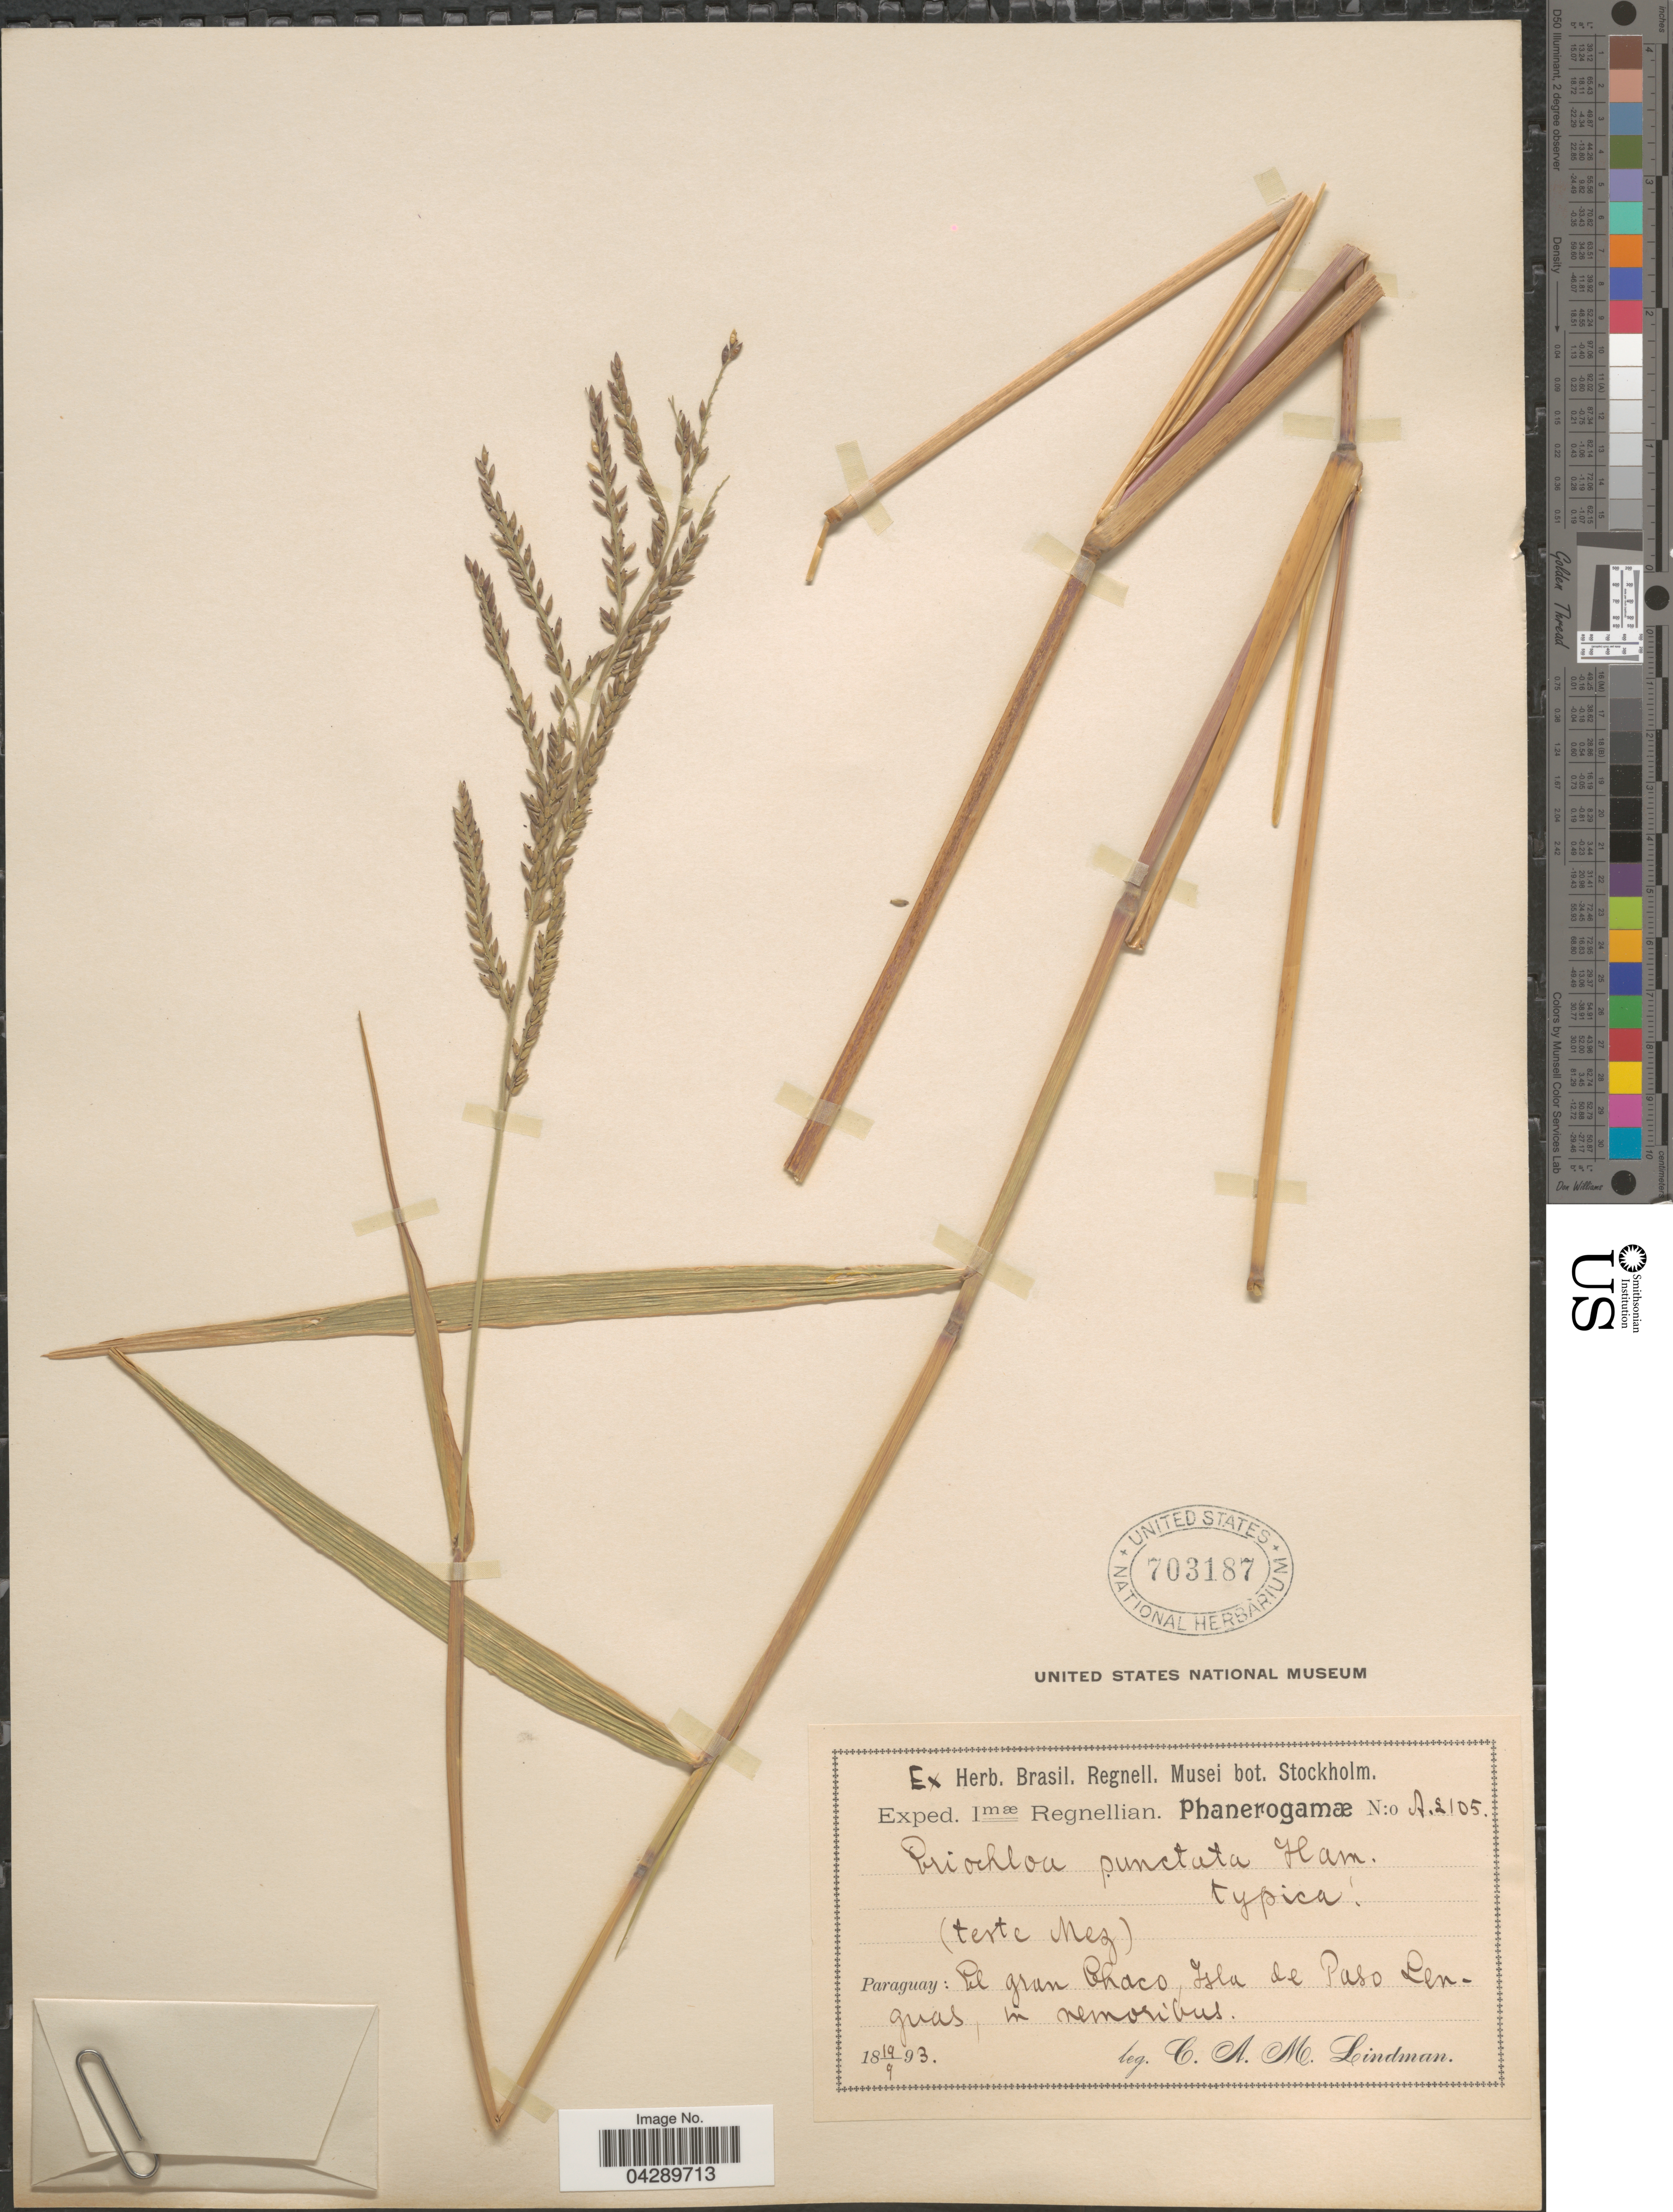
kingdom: Plantae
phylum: Tracheophyta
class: Liliopsida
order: Poales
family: Poaceae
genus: Eriochloa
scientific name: Eriochloa punctata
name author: (L.) Desv. ex Ham.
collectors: C. A. M. Lindman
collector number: A2105*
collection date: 1893-09-19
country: Paraguay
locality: Exped. Imae Regnellian. El Gran Chaco, Isla de Paso Leguas, in nemoribus.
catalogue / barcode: US 703187